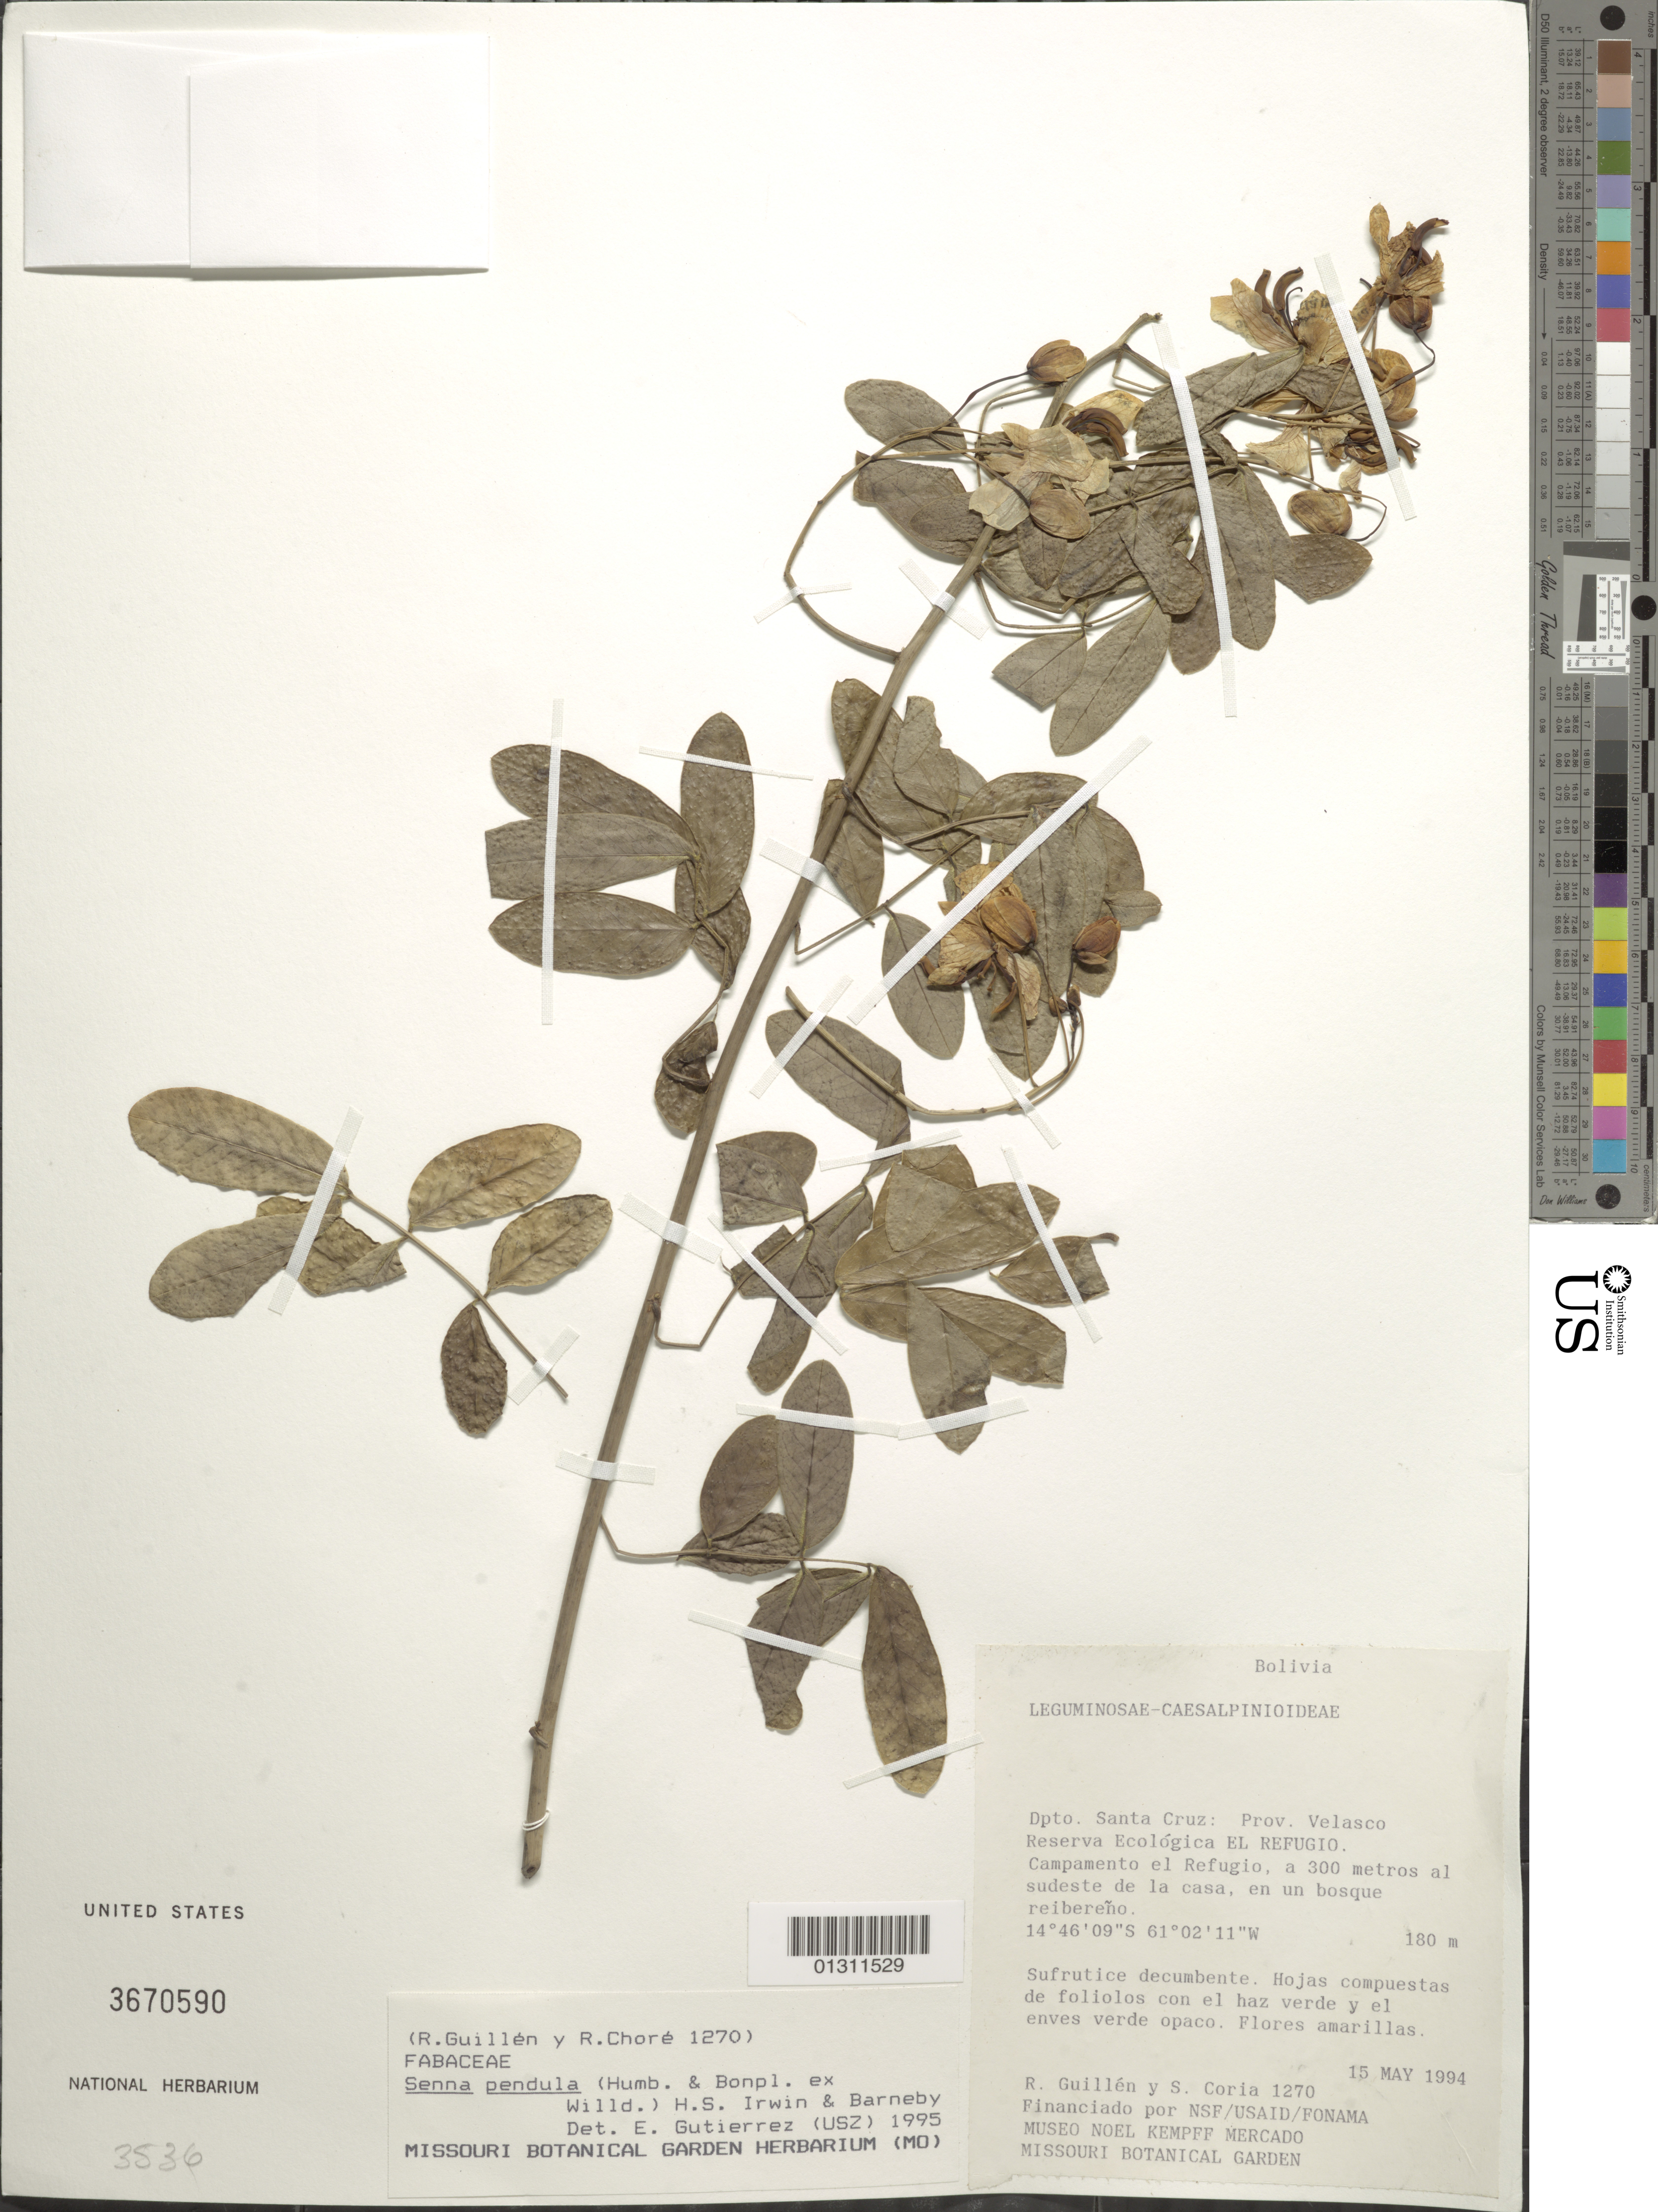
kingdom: Plantae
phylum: Tracheophyta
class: Magnoliopsida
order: Fabales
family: Fabaceae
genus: Senna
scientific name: Senna pendula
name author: (Humb. & Bonpl. ex Willd.) H.S. Irwin & Barneby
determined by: Gutiérrez, E.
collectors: R. Guillen & S. Coria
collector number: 1270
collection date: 1994-05-15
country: Bolivia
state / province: Santa Cruz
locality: Prov. Velasco. Reserva Ecologica EL REFUGIO. Campamento el Refugio, a 300 m al sudeste de la casa.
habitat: en un bosque reibereno.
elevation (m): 180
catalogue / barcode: US 3670590